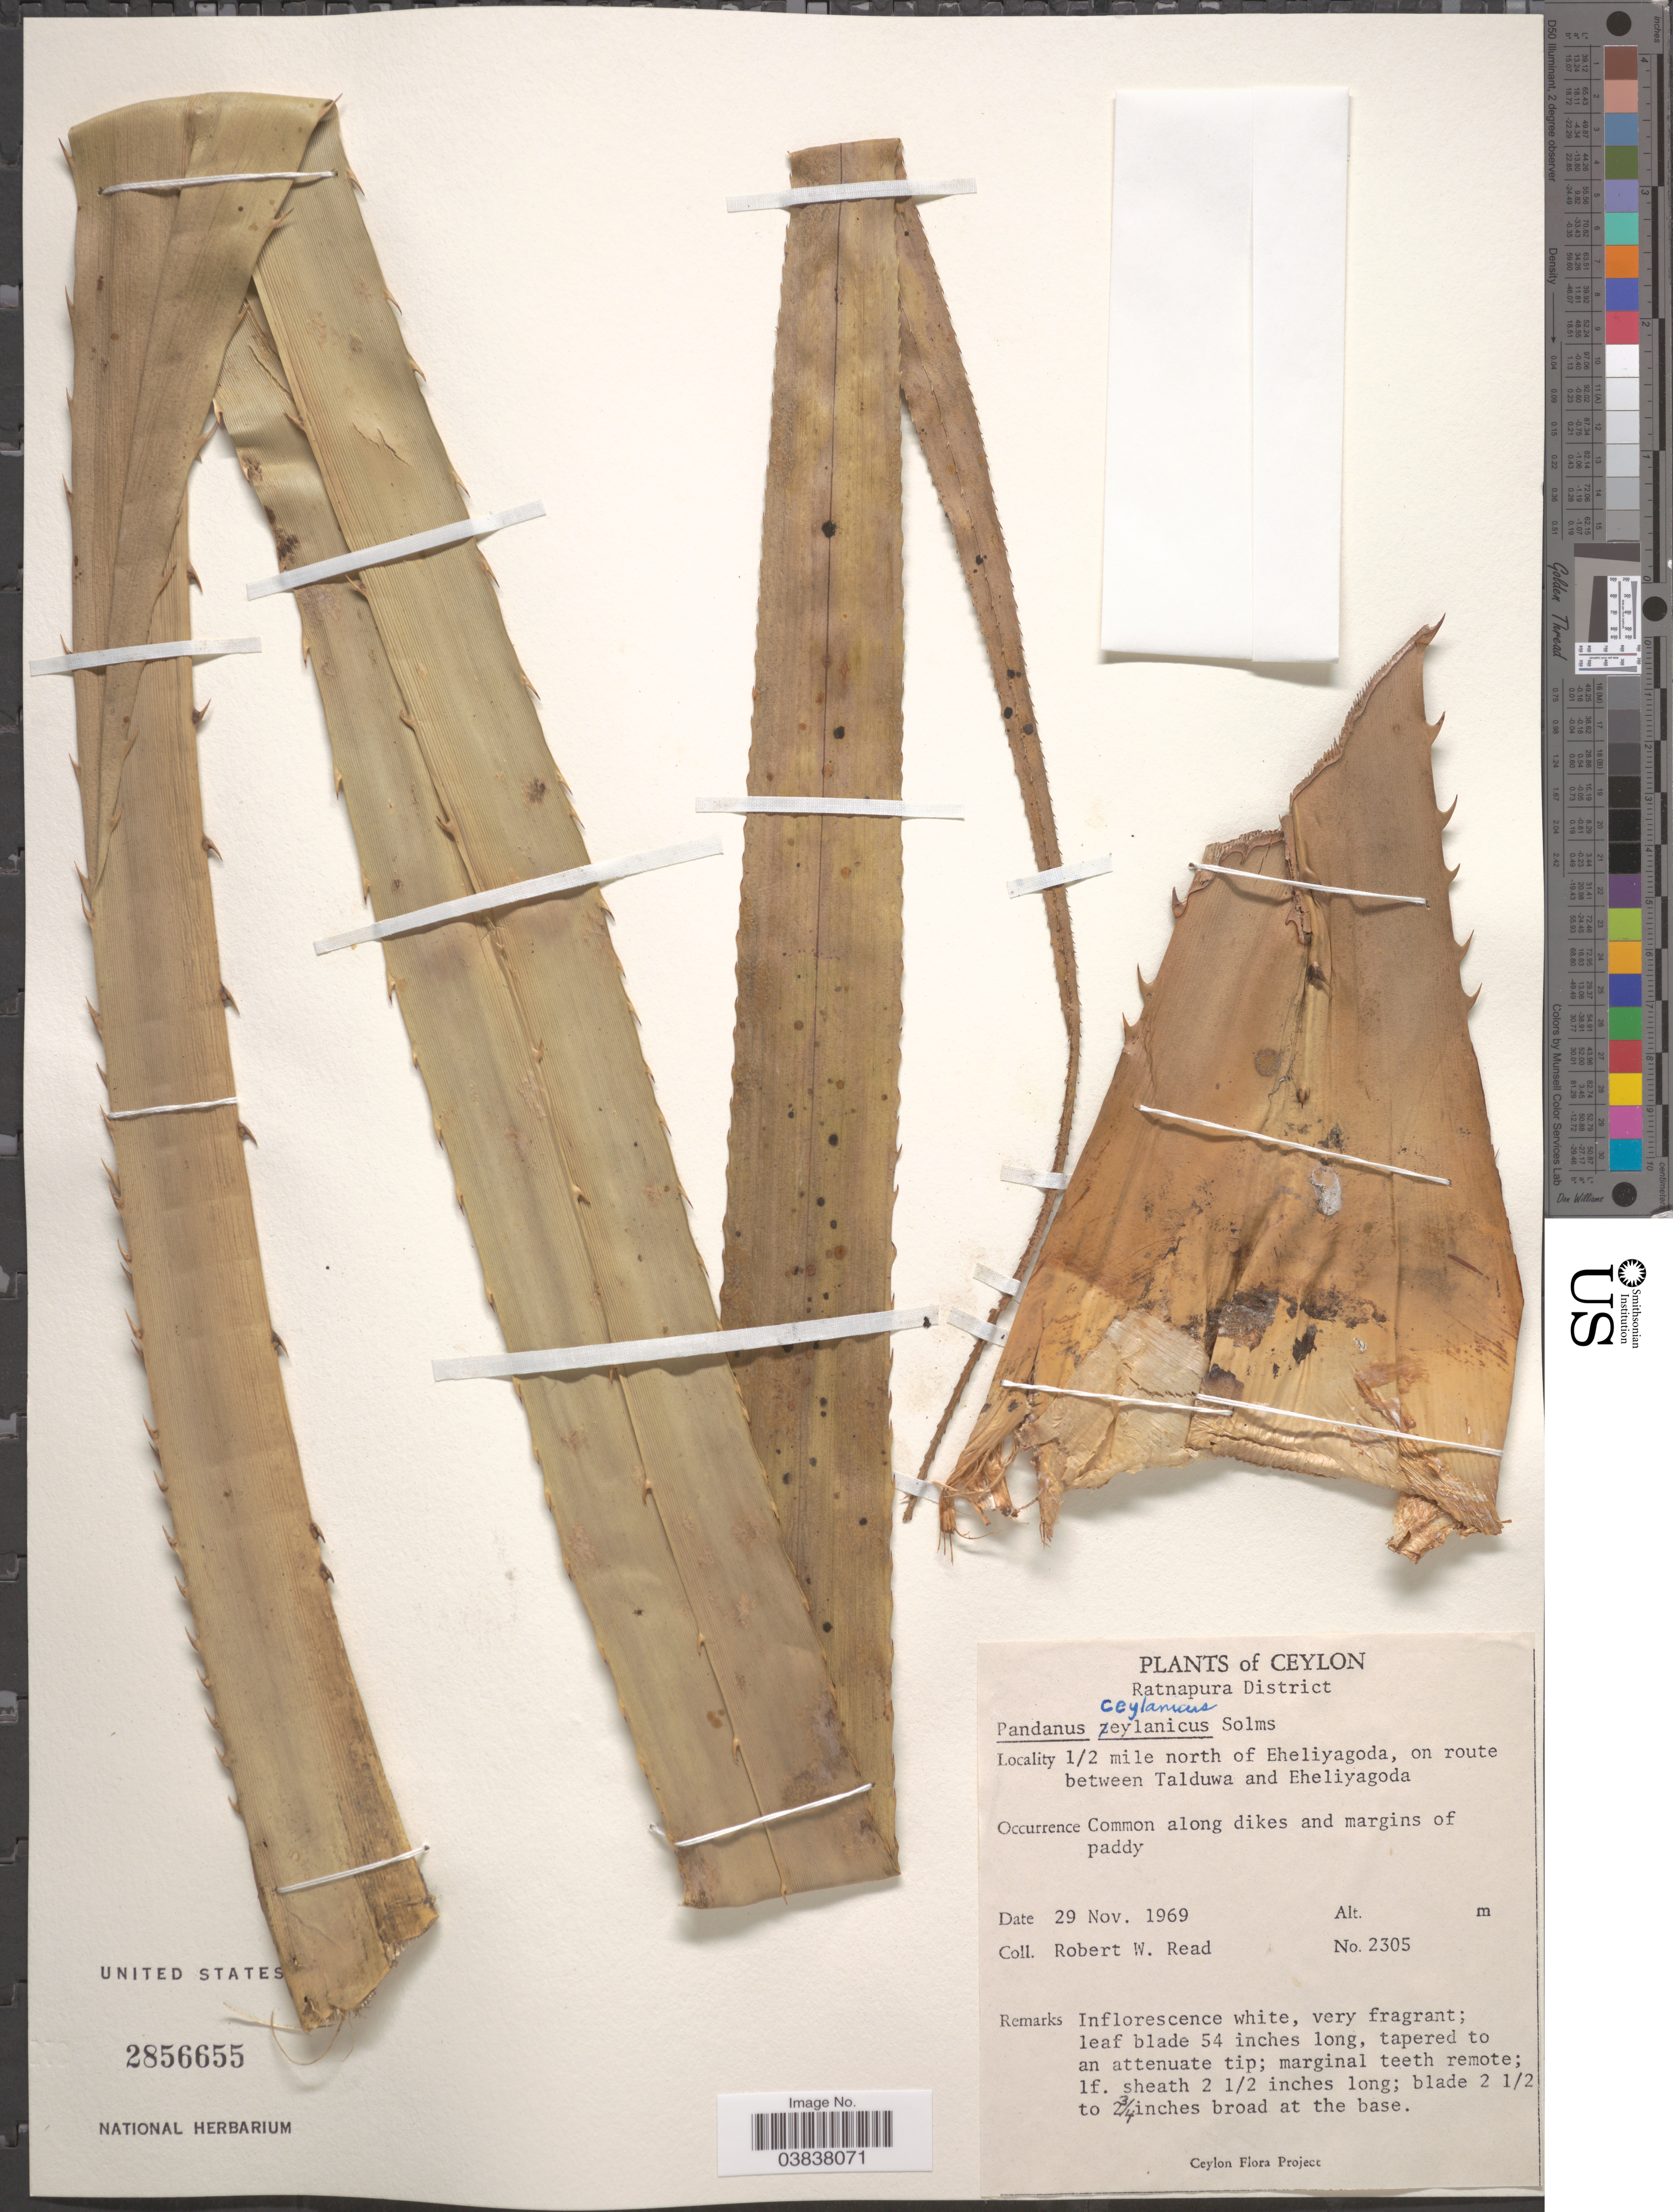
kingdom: Plantae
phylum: Tracheophyta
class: Liliopsida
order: Pandanales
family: Pandanaceae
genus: Pandanus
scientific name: Pandanus ceylanicus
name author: Solms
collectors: R. W. Read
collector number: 2305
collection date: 1969-11-29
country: Sri Lanka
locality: Ceylon. Ratnapura District. 1/2 mile north of Eheliyagoda, on route between Talduwa and Eheliyagoda.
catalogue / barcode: US 2856655